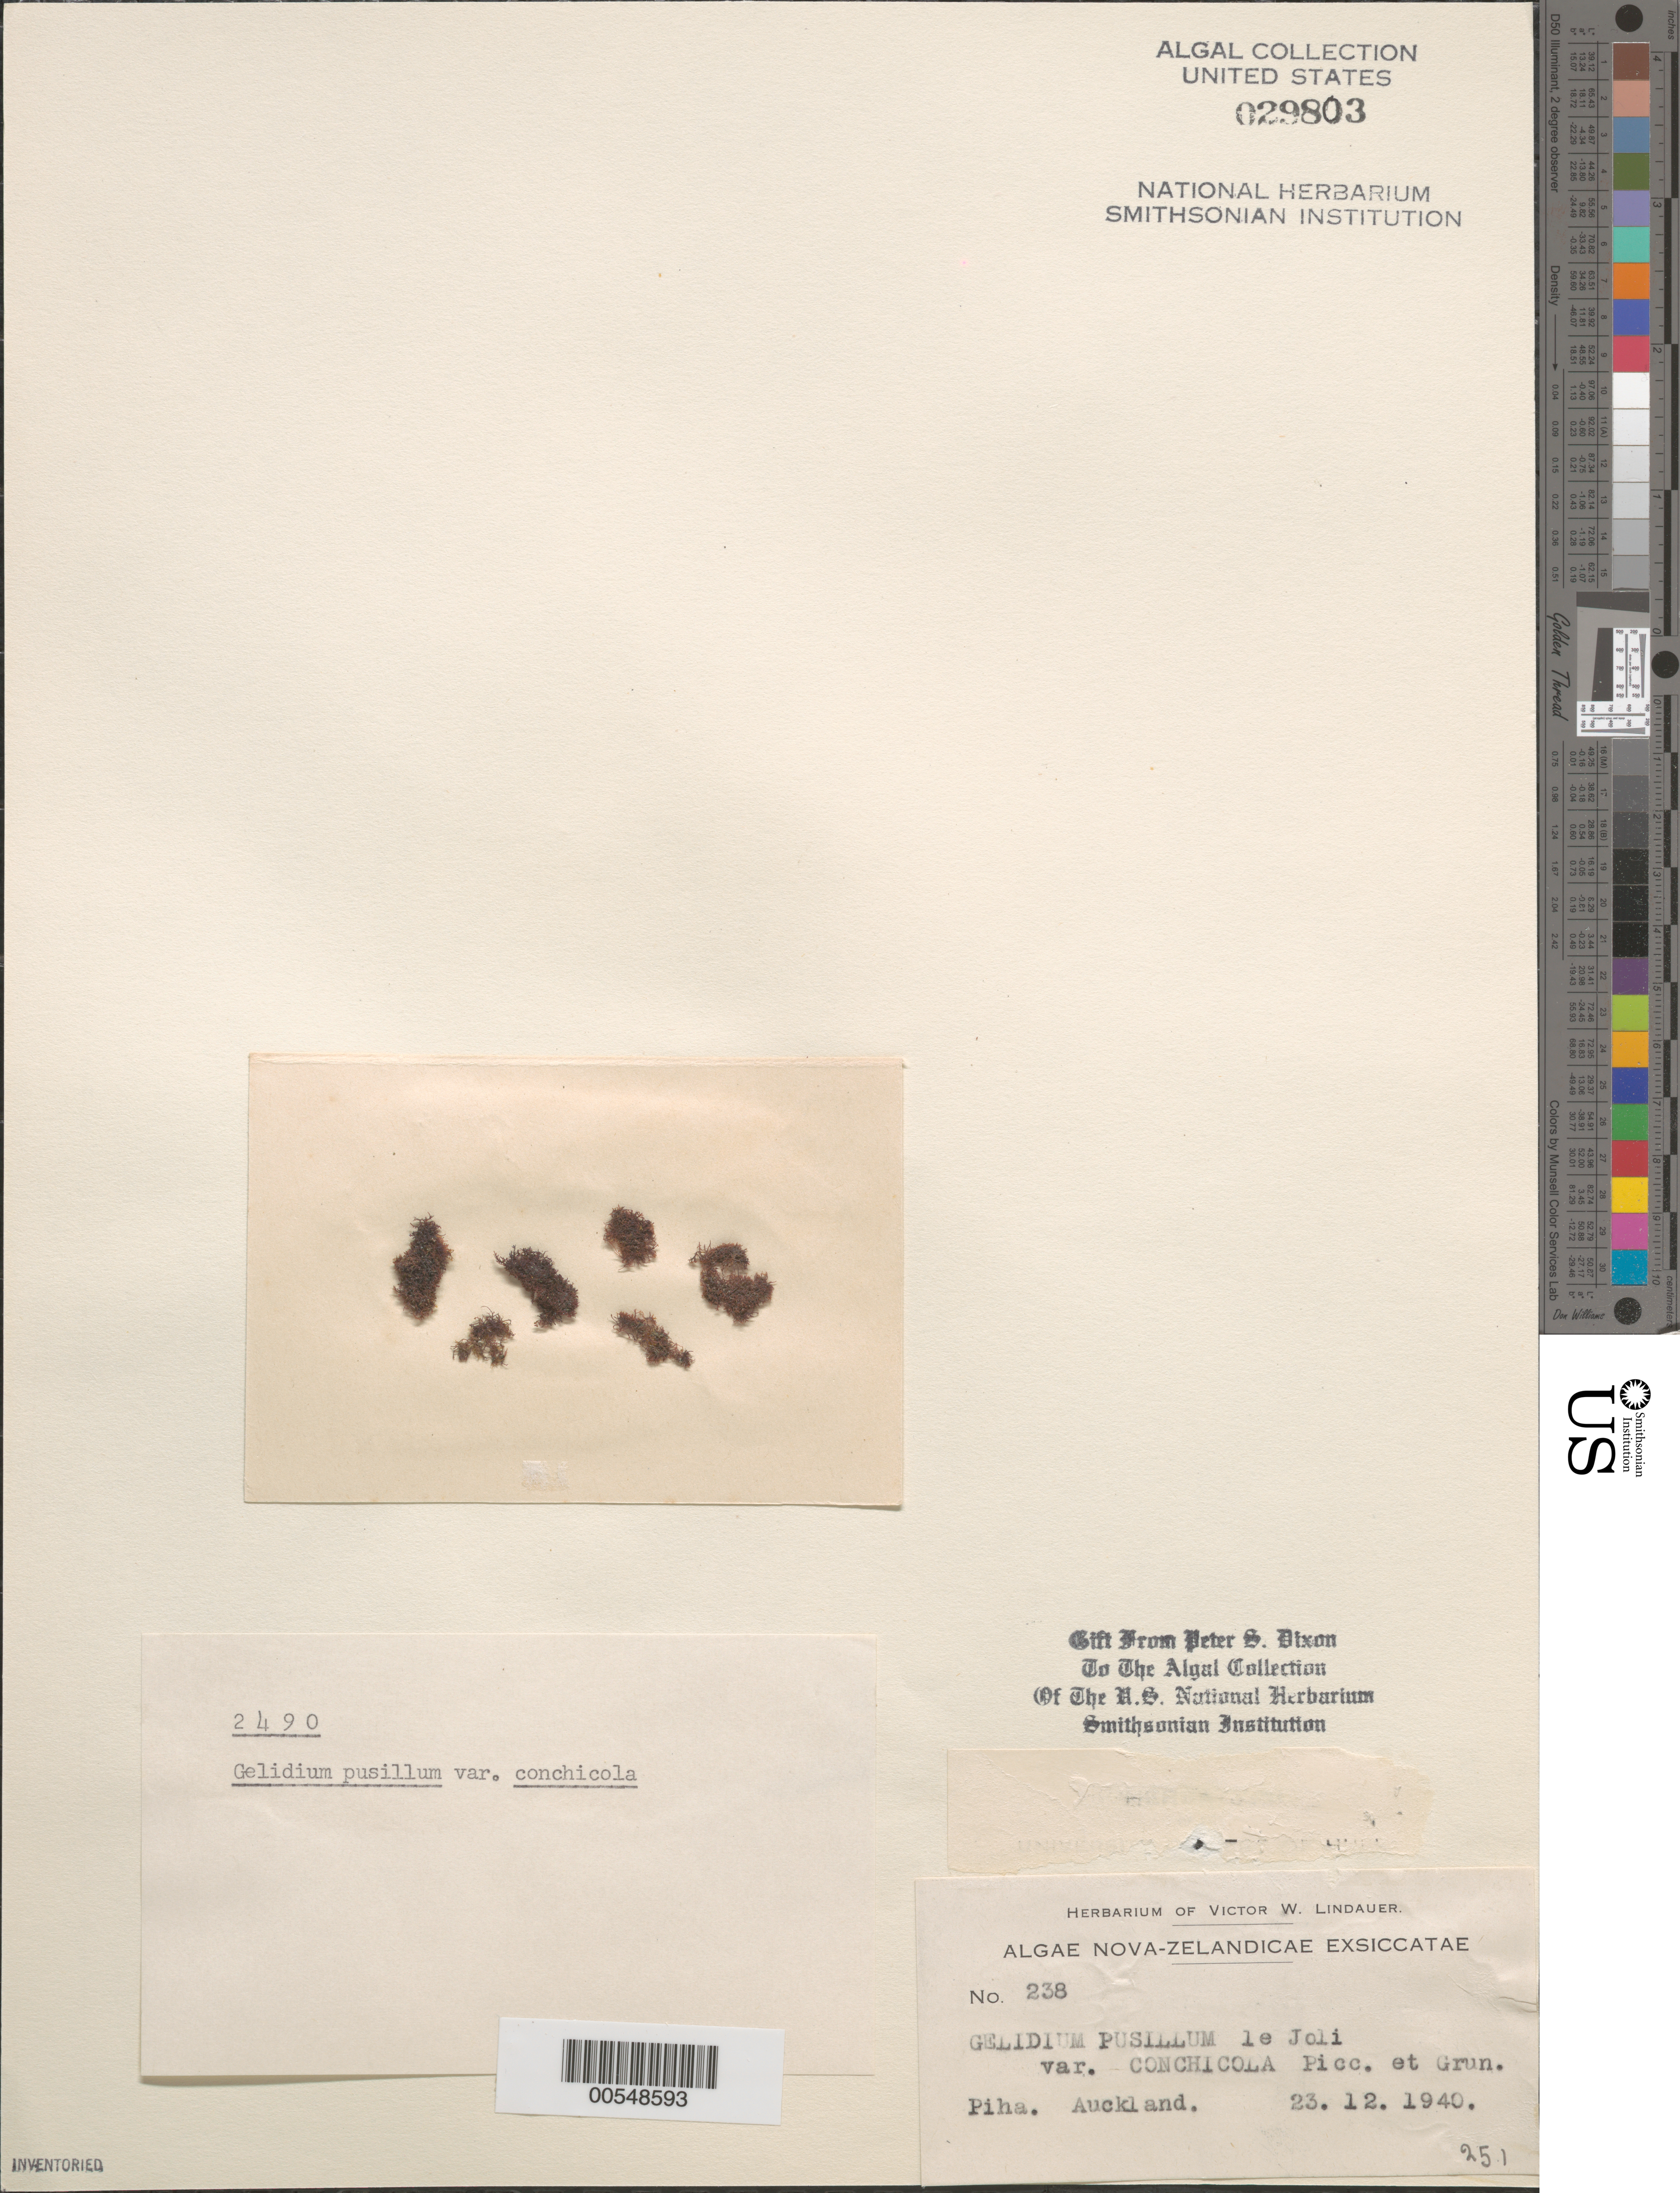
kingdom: Plantae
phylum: Rhodophyta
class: Florideophyceae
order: Gelidiales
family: Gelidiaceae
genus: Gelidium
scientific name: Gelidium pusillum var. conchicola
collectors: V. Lindauer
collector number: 238 & PSD 2490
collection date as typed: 23 Dec 1940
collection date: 1940-12-23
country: New Zealand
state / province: Auckland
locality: Piha, auckland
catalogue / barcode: US 29803